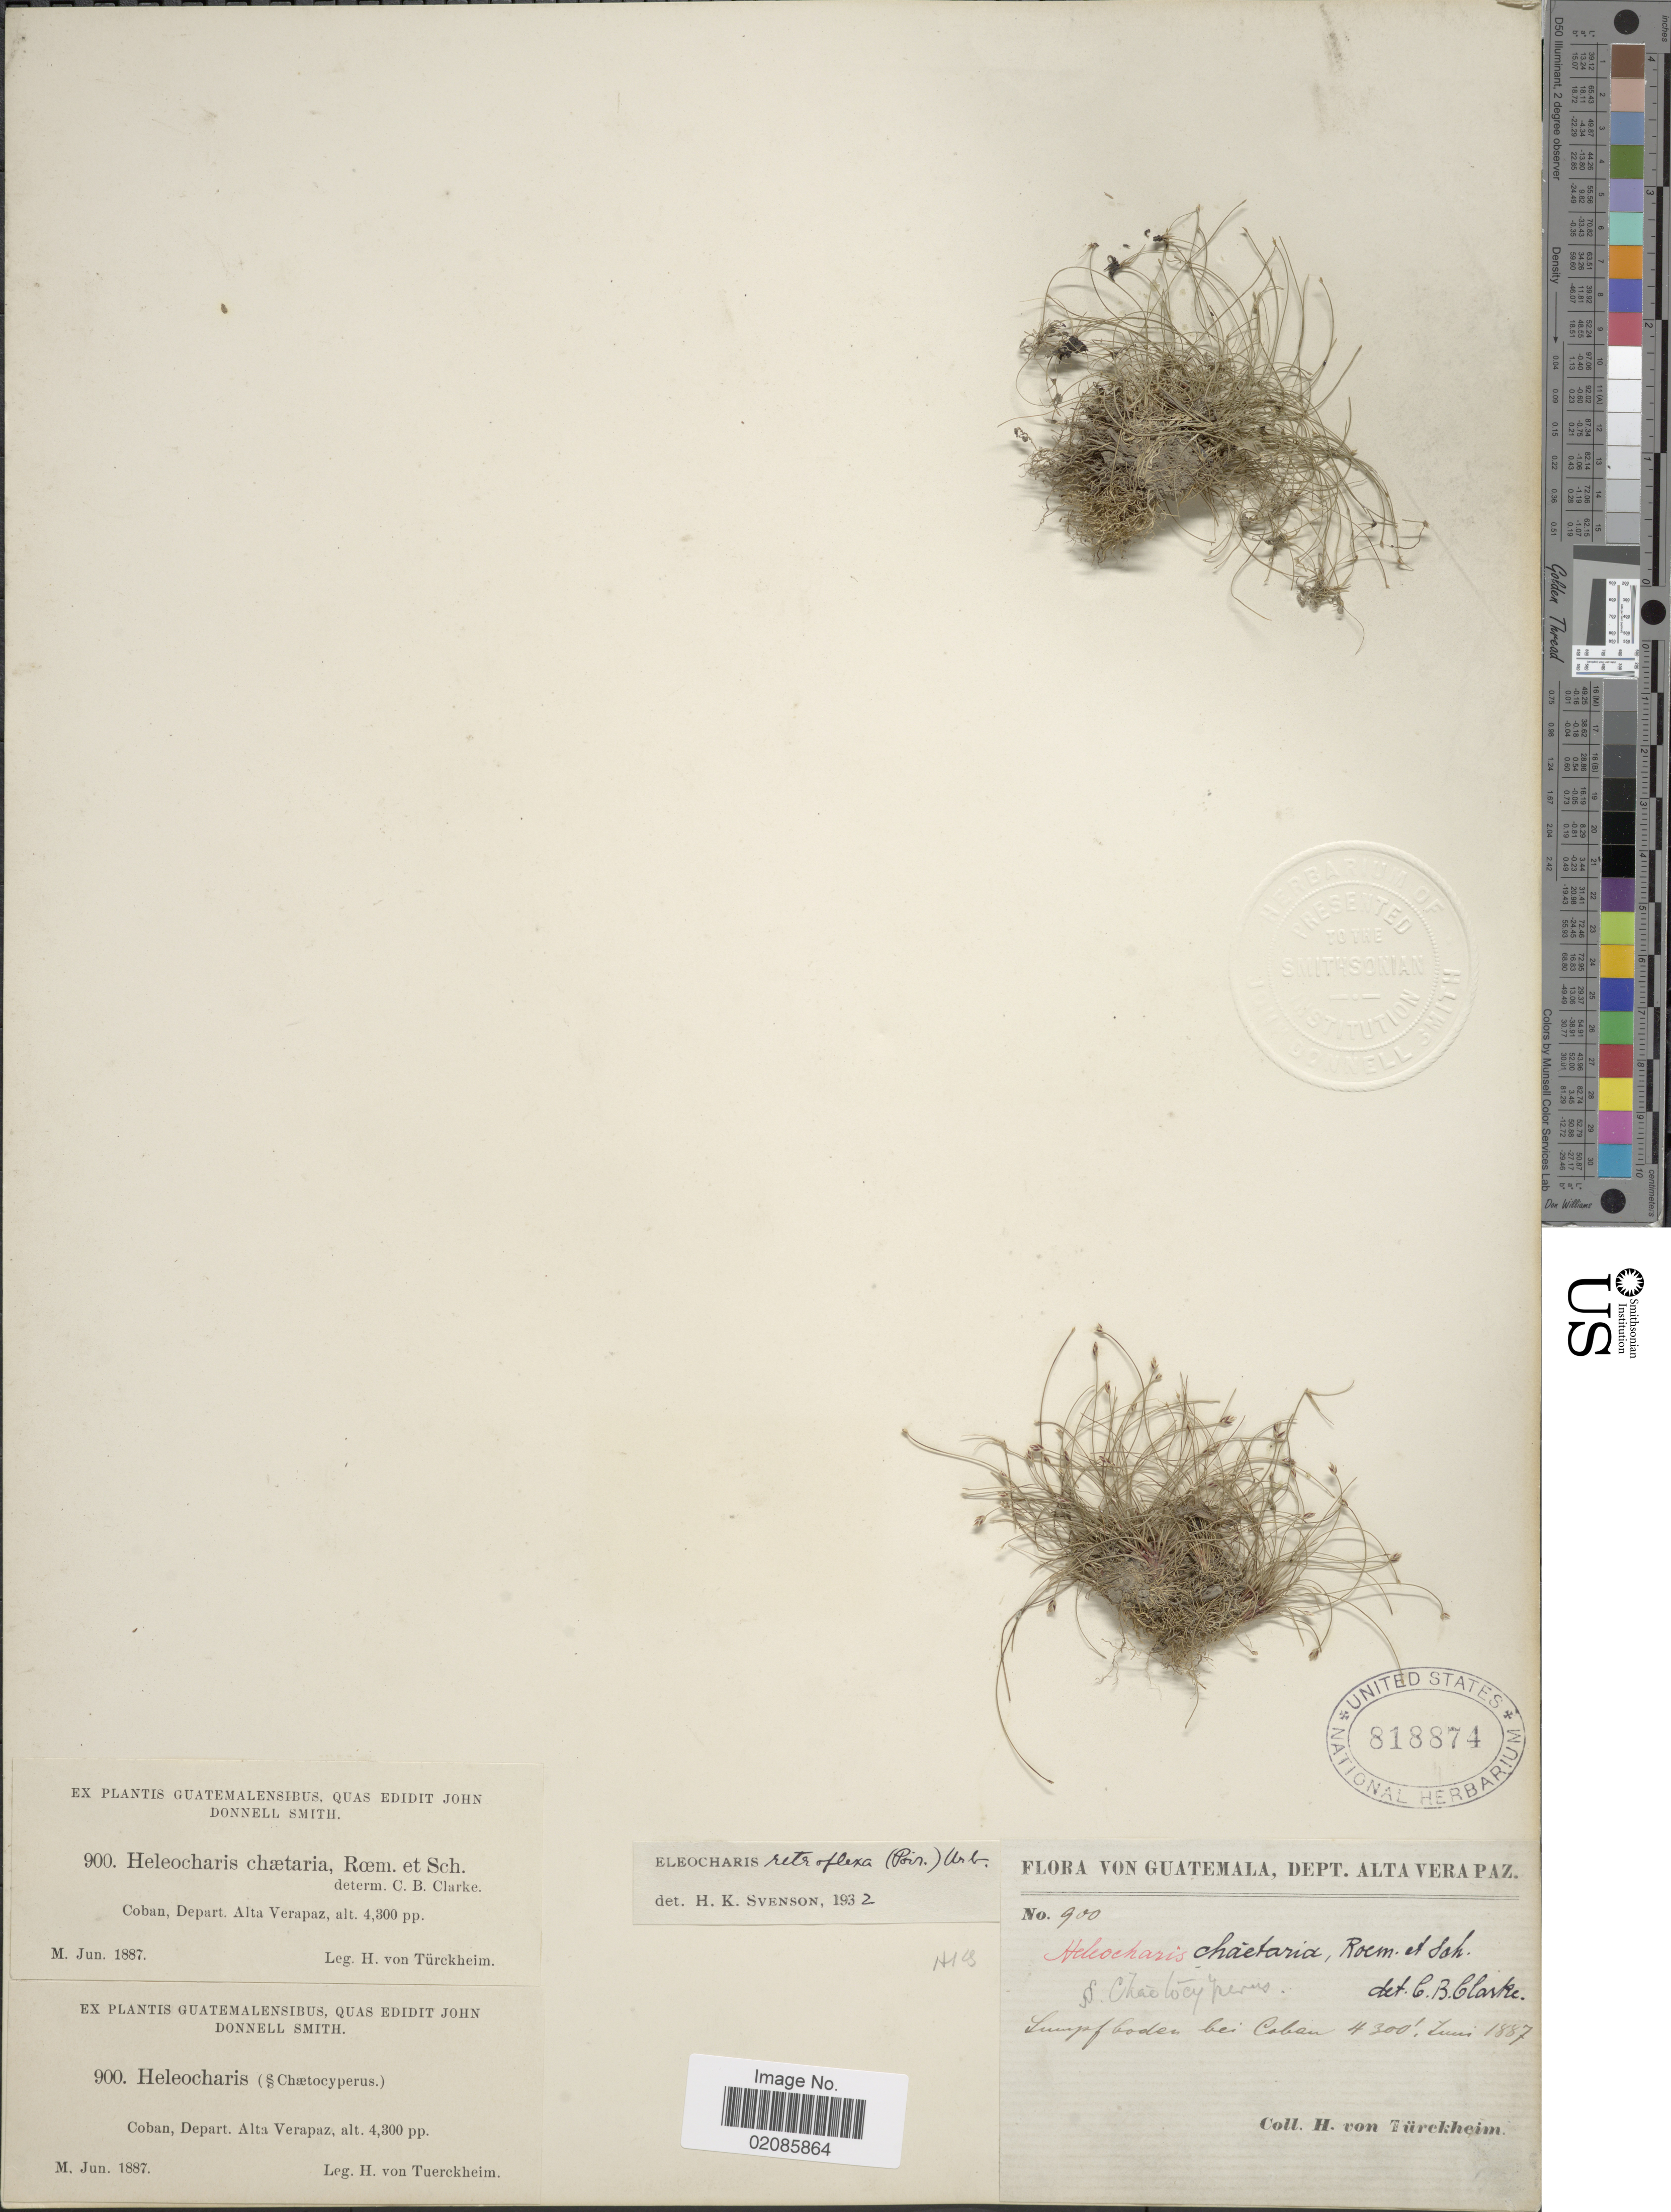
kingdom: Plantae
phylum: Tracheophyta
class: Liliopsida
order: Poales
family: Cyperaceae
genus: Eleocharis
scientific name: Eleocharis retroflexa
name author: (Poir.) Urb.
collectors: H. von Tuerckheim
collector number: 900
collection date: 1887-06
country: Guatemala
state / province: Alta Verapaz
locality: Coban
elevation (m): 1311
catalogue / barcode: US 818874